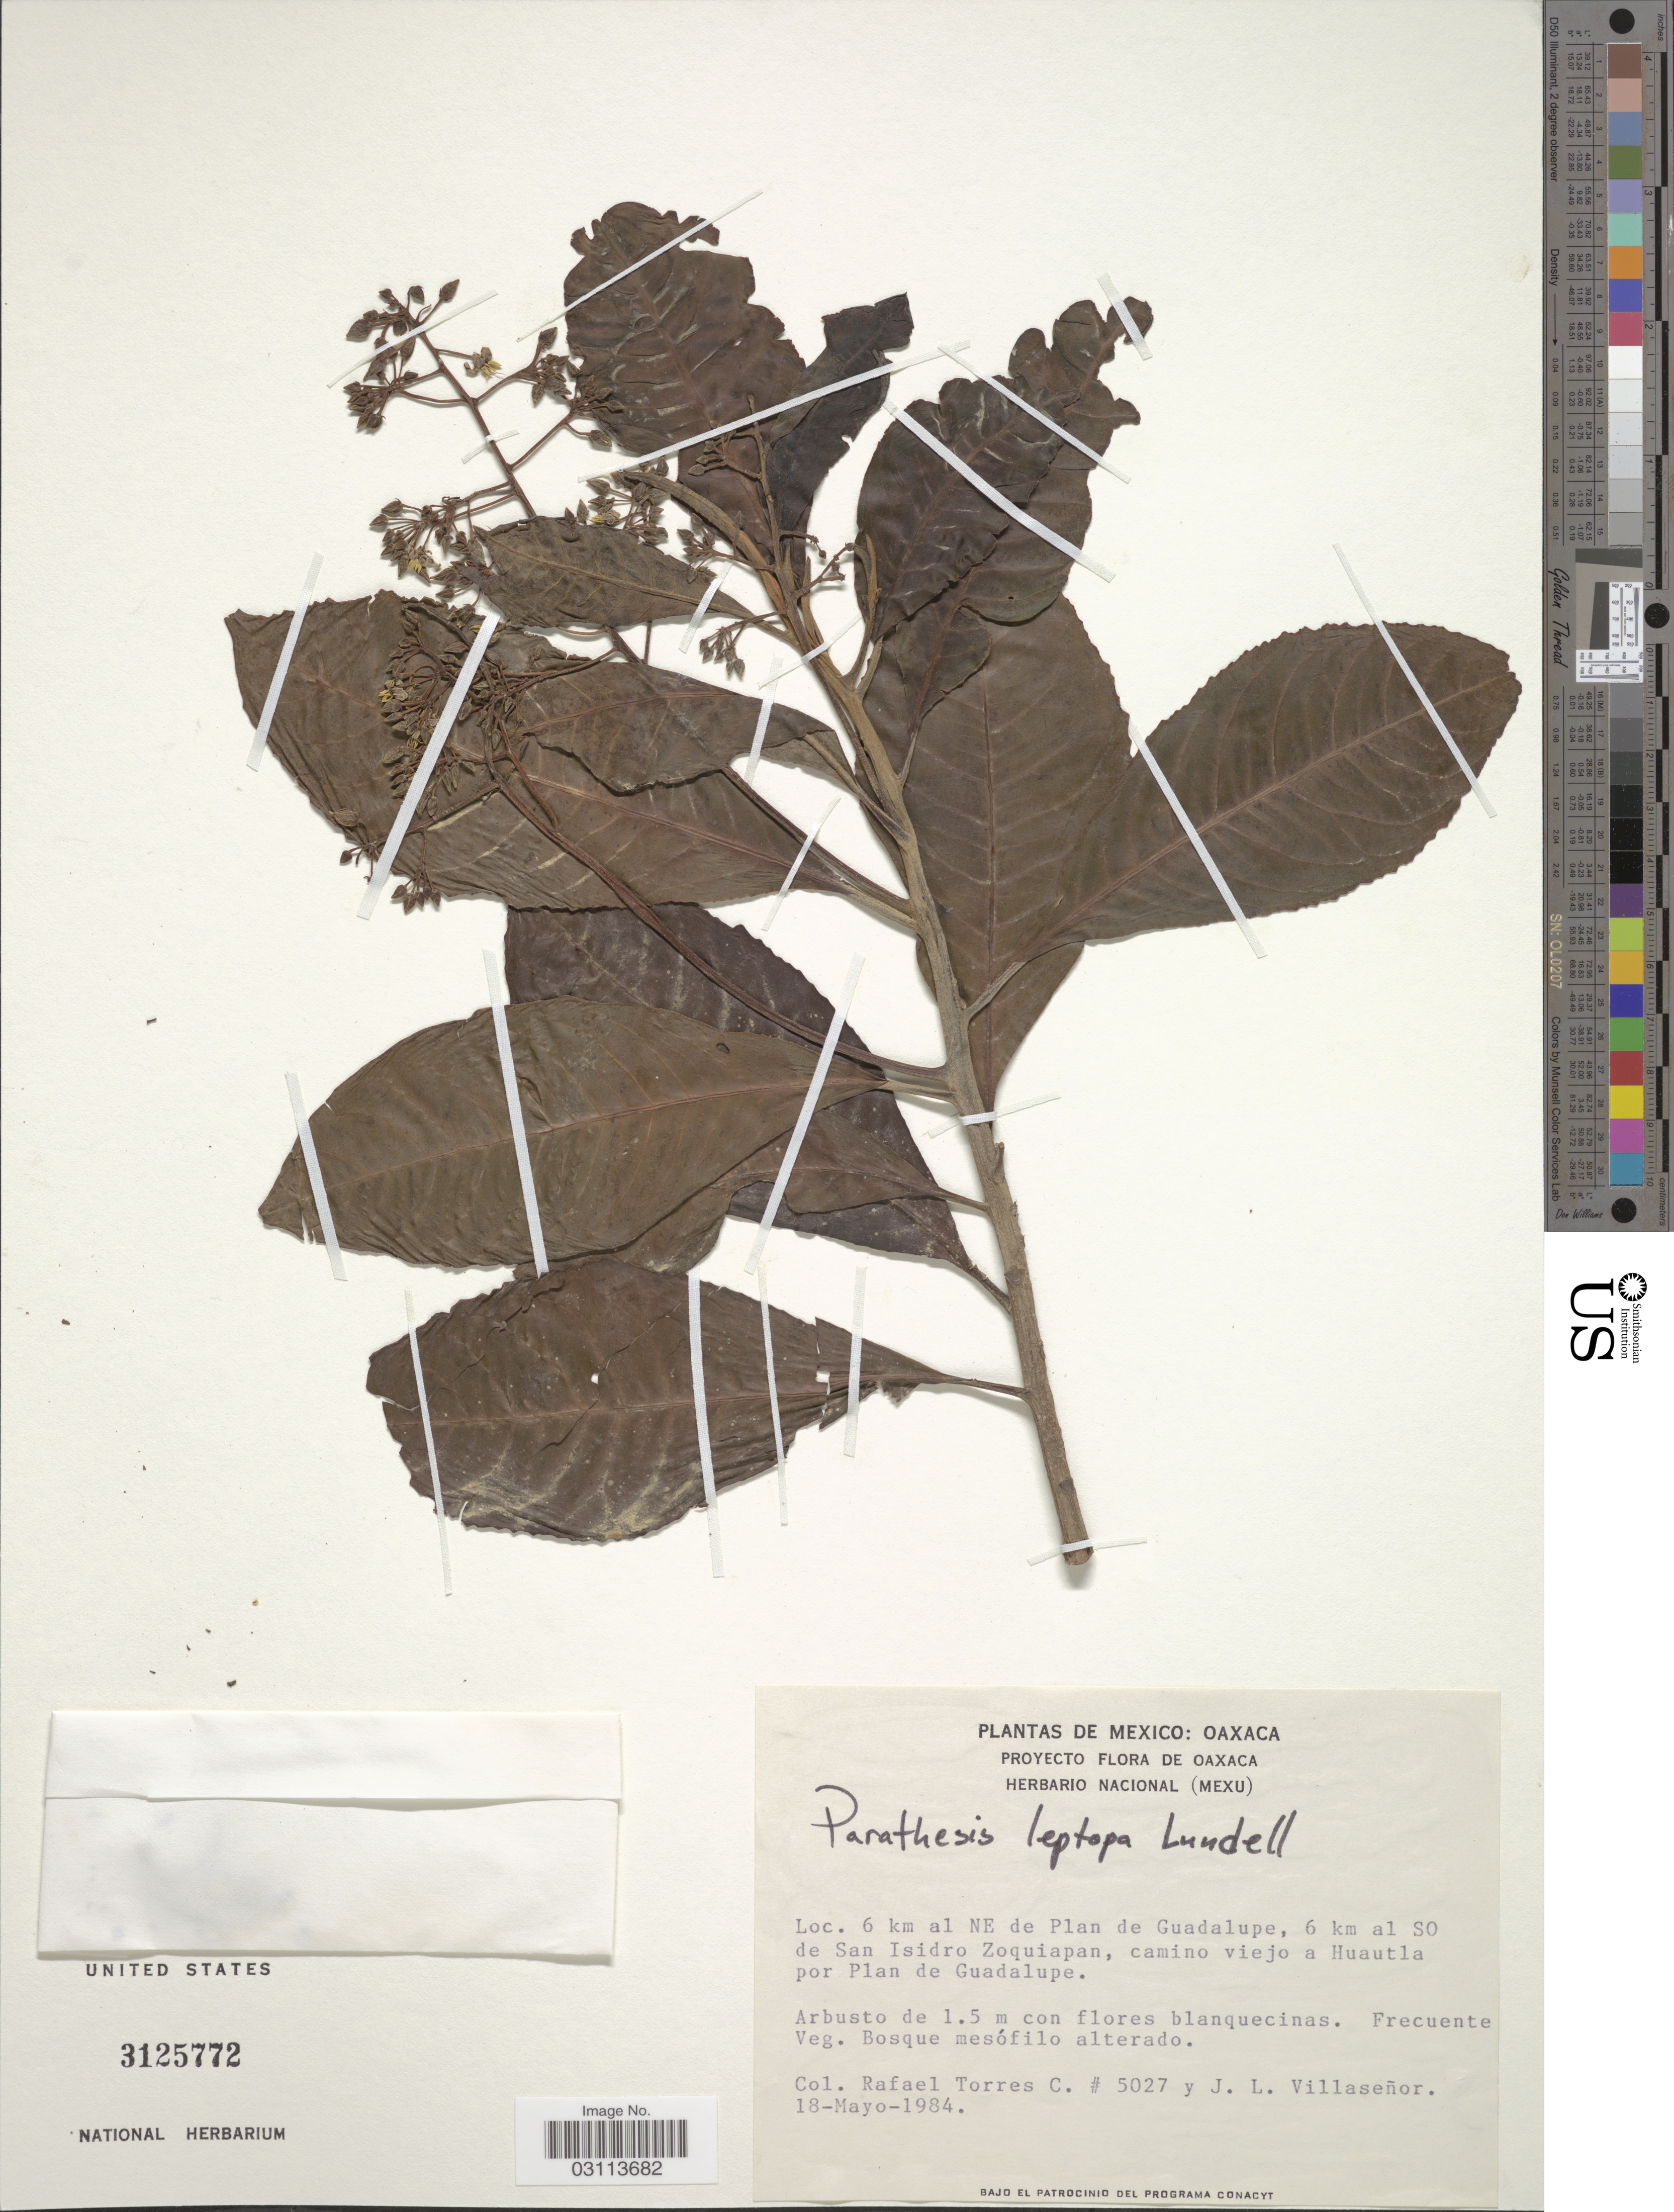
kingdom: Plantae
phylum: Tracheophyta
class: Magnoliopsida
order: Ericales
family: Primulaceae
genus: Parathesis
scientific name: Parathesis leptopa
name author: Lundell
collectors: R. Torres C. & J. Villaseñor R.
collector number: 5027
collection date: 1984-05-18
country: Mexico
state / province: Oaxaca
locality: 6 km al NE de Plan de Guadalupe, 6 km al SO de San Isidro Zoquiapan, camino viejo a Huautla por Plan de Guadalupe.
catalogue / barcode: US 3125772